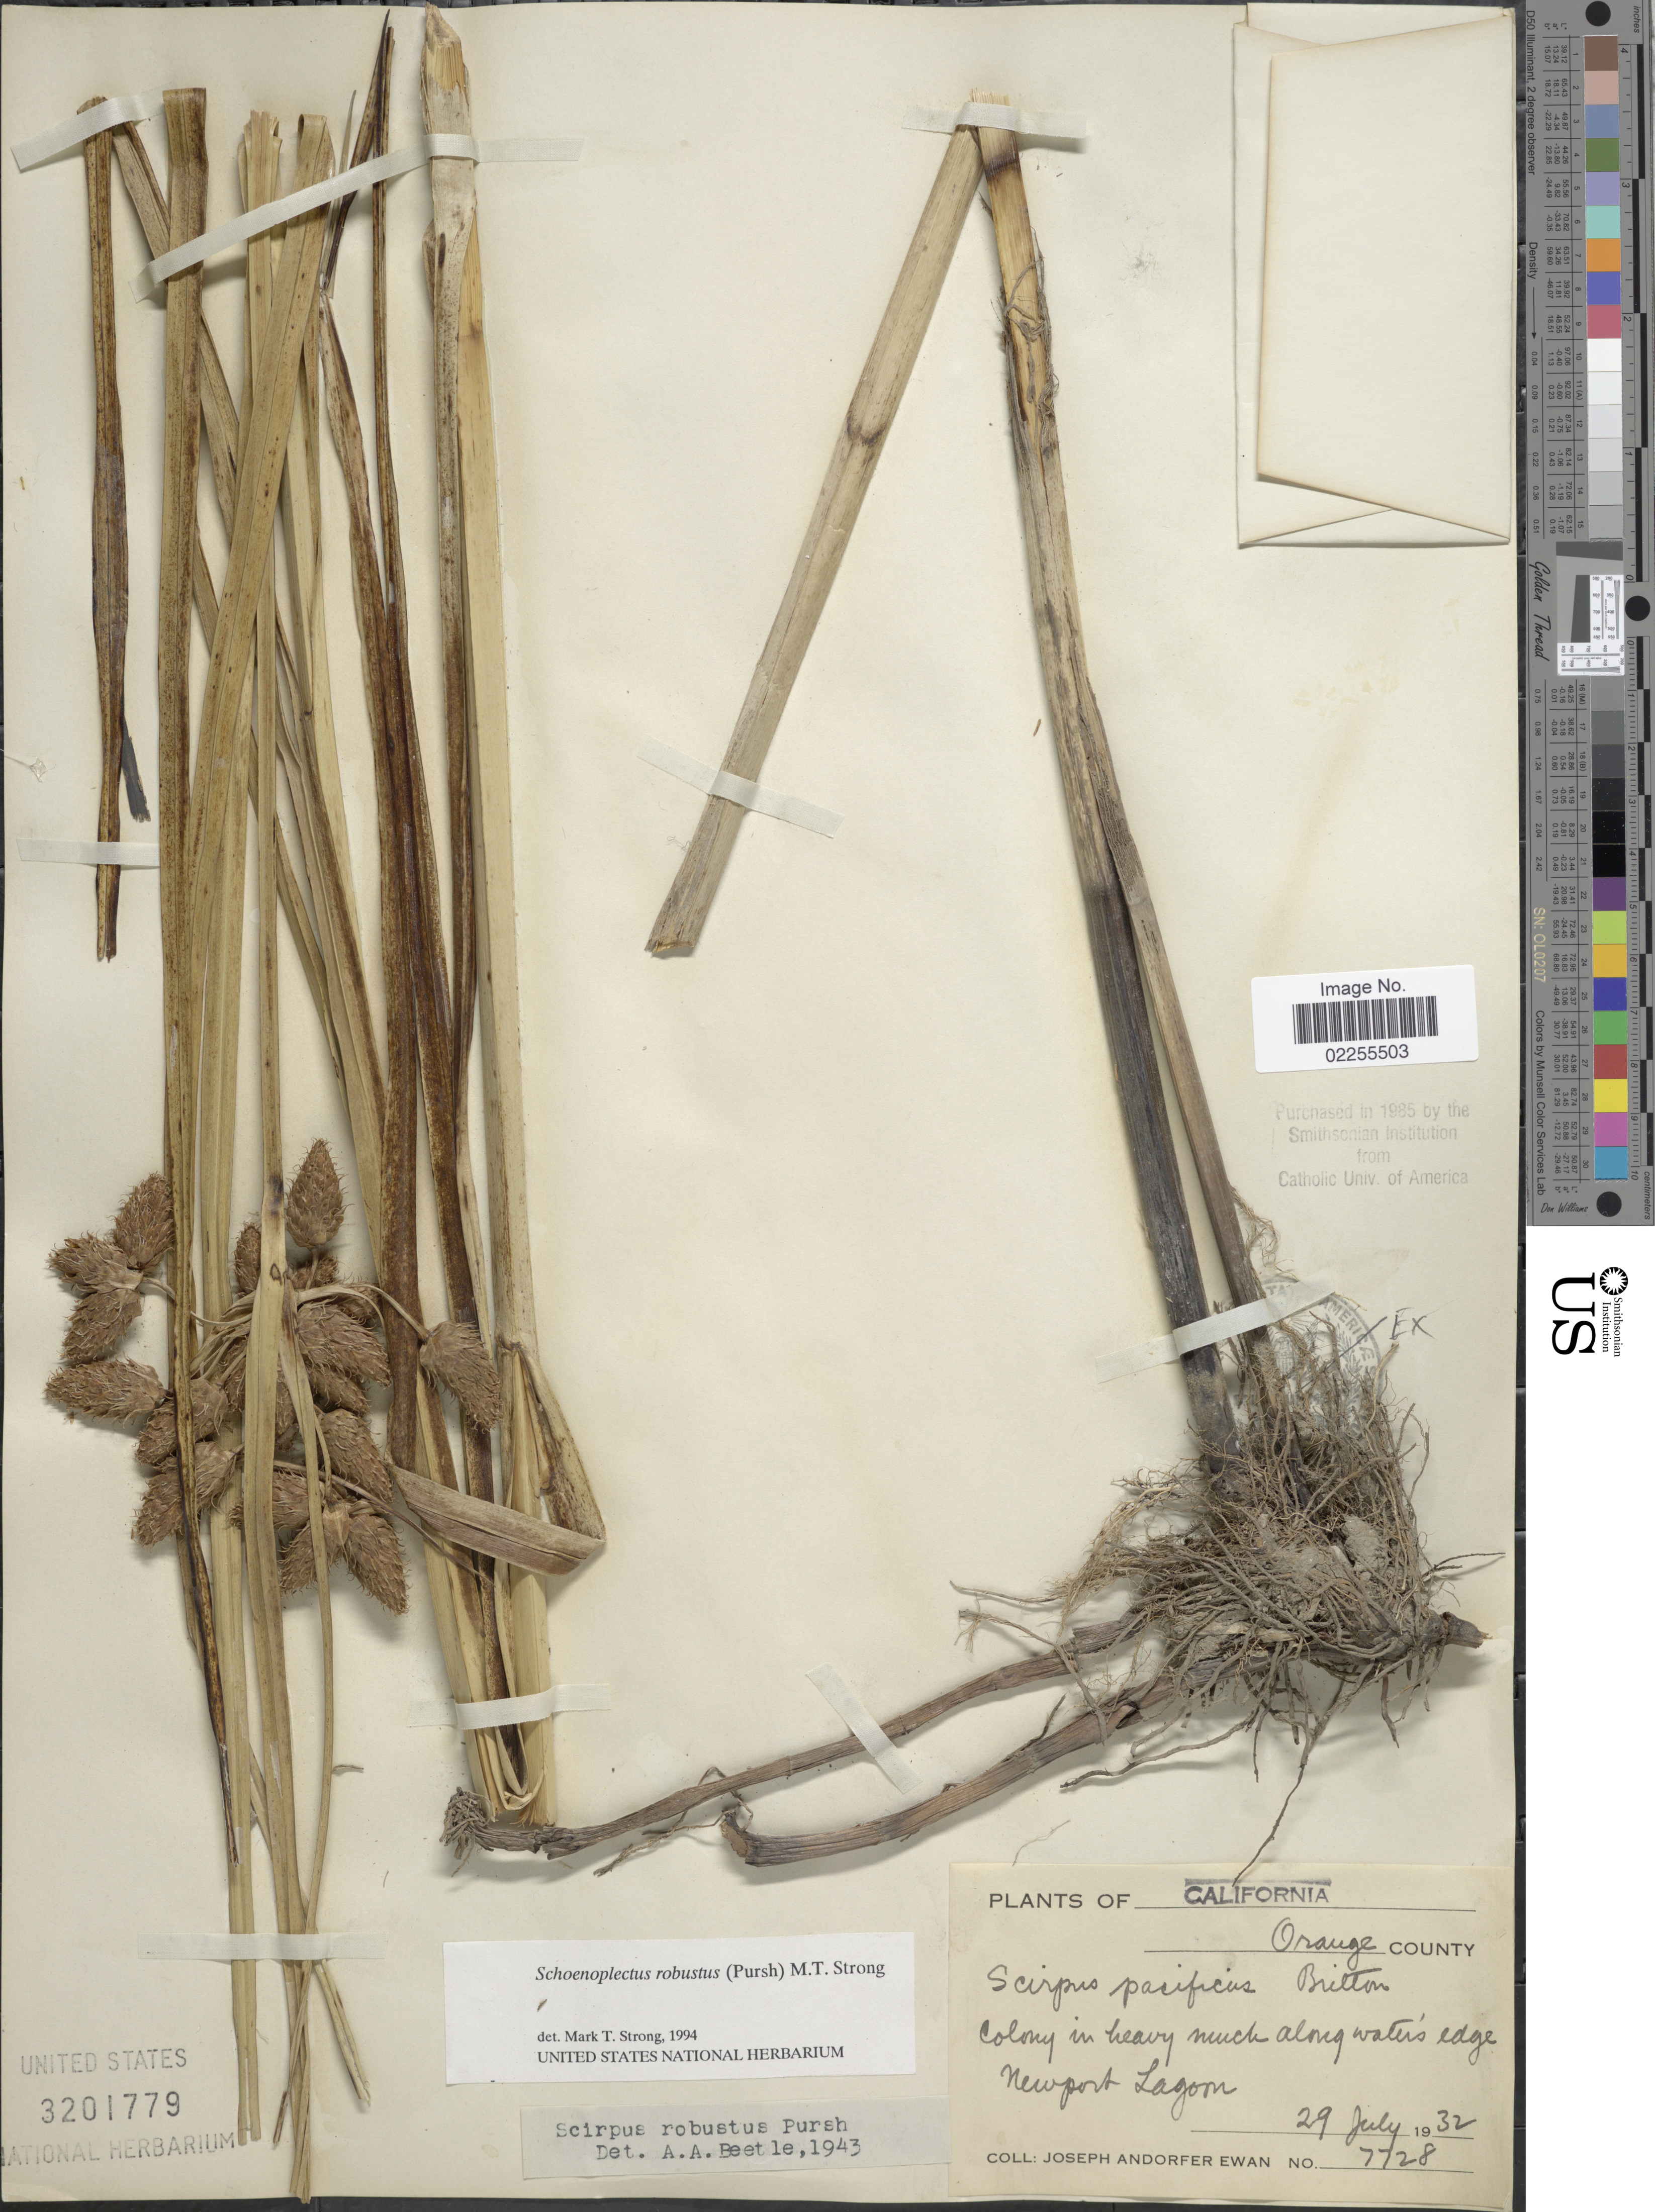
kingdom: Plantae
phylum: Tracheophyta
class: Liliopsida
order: Poales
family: Cyperaceae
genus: Bolboschoenus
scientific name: Bolboschoenus robustus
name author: (Pursh) Soják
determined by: Strong, M. T., (US), Smithsonian Institution - National Museum of Natural History (UNITED STATES)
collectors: J. A. Ewan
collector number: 7728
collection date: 1932-07-29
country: United States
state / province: California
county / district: Orange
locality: Orange County, colony in heavy much along water's edge, Newport Lagoon.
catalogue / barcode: US 3201779